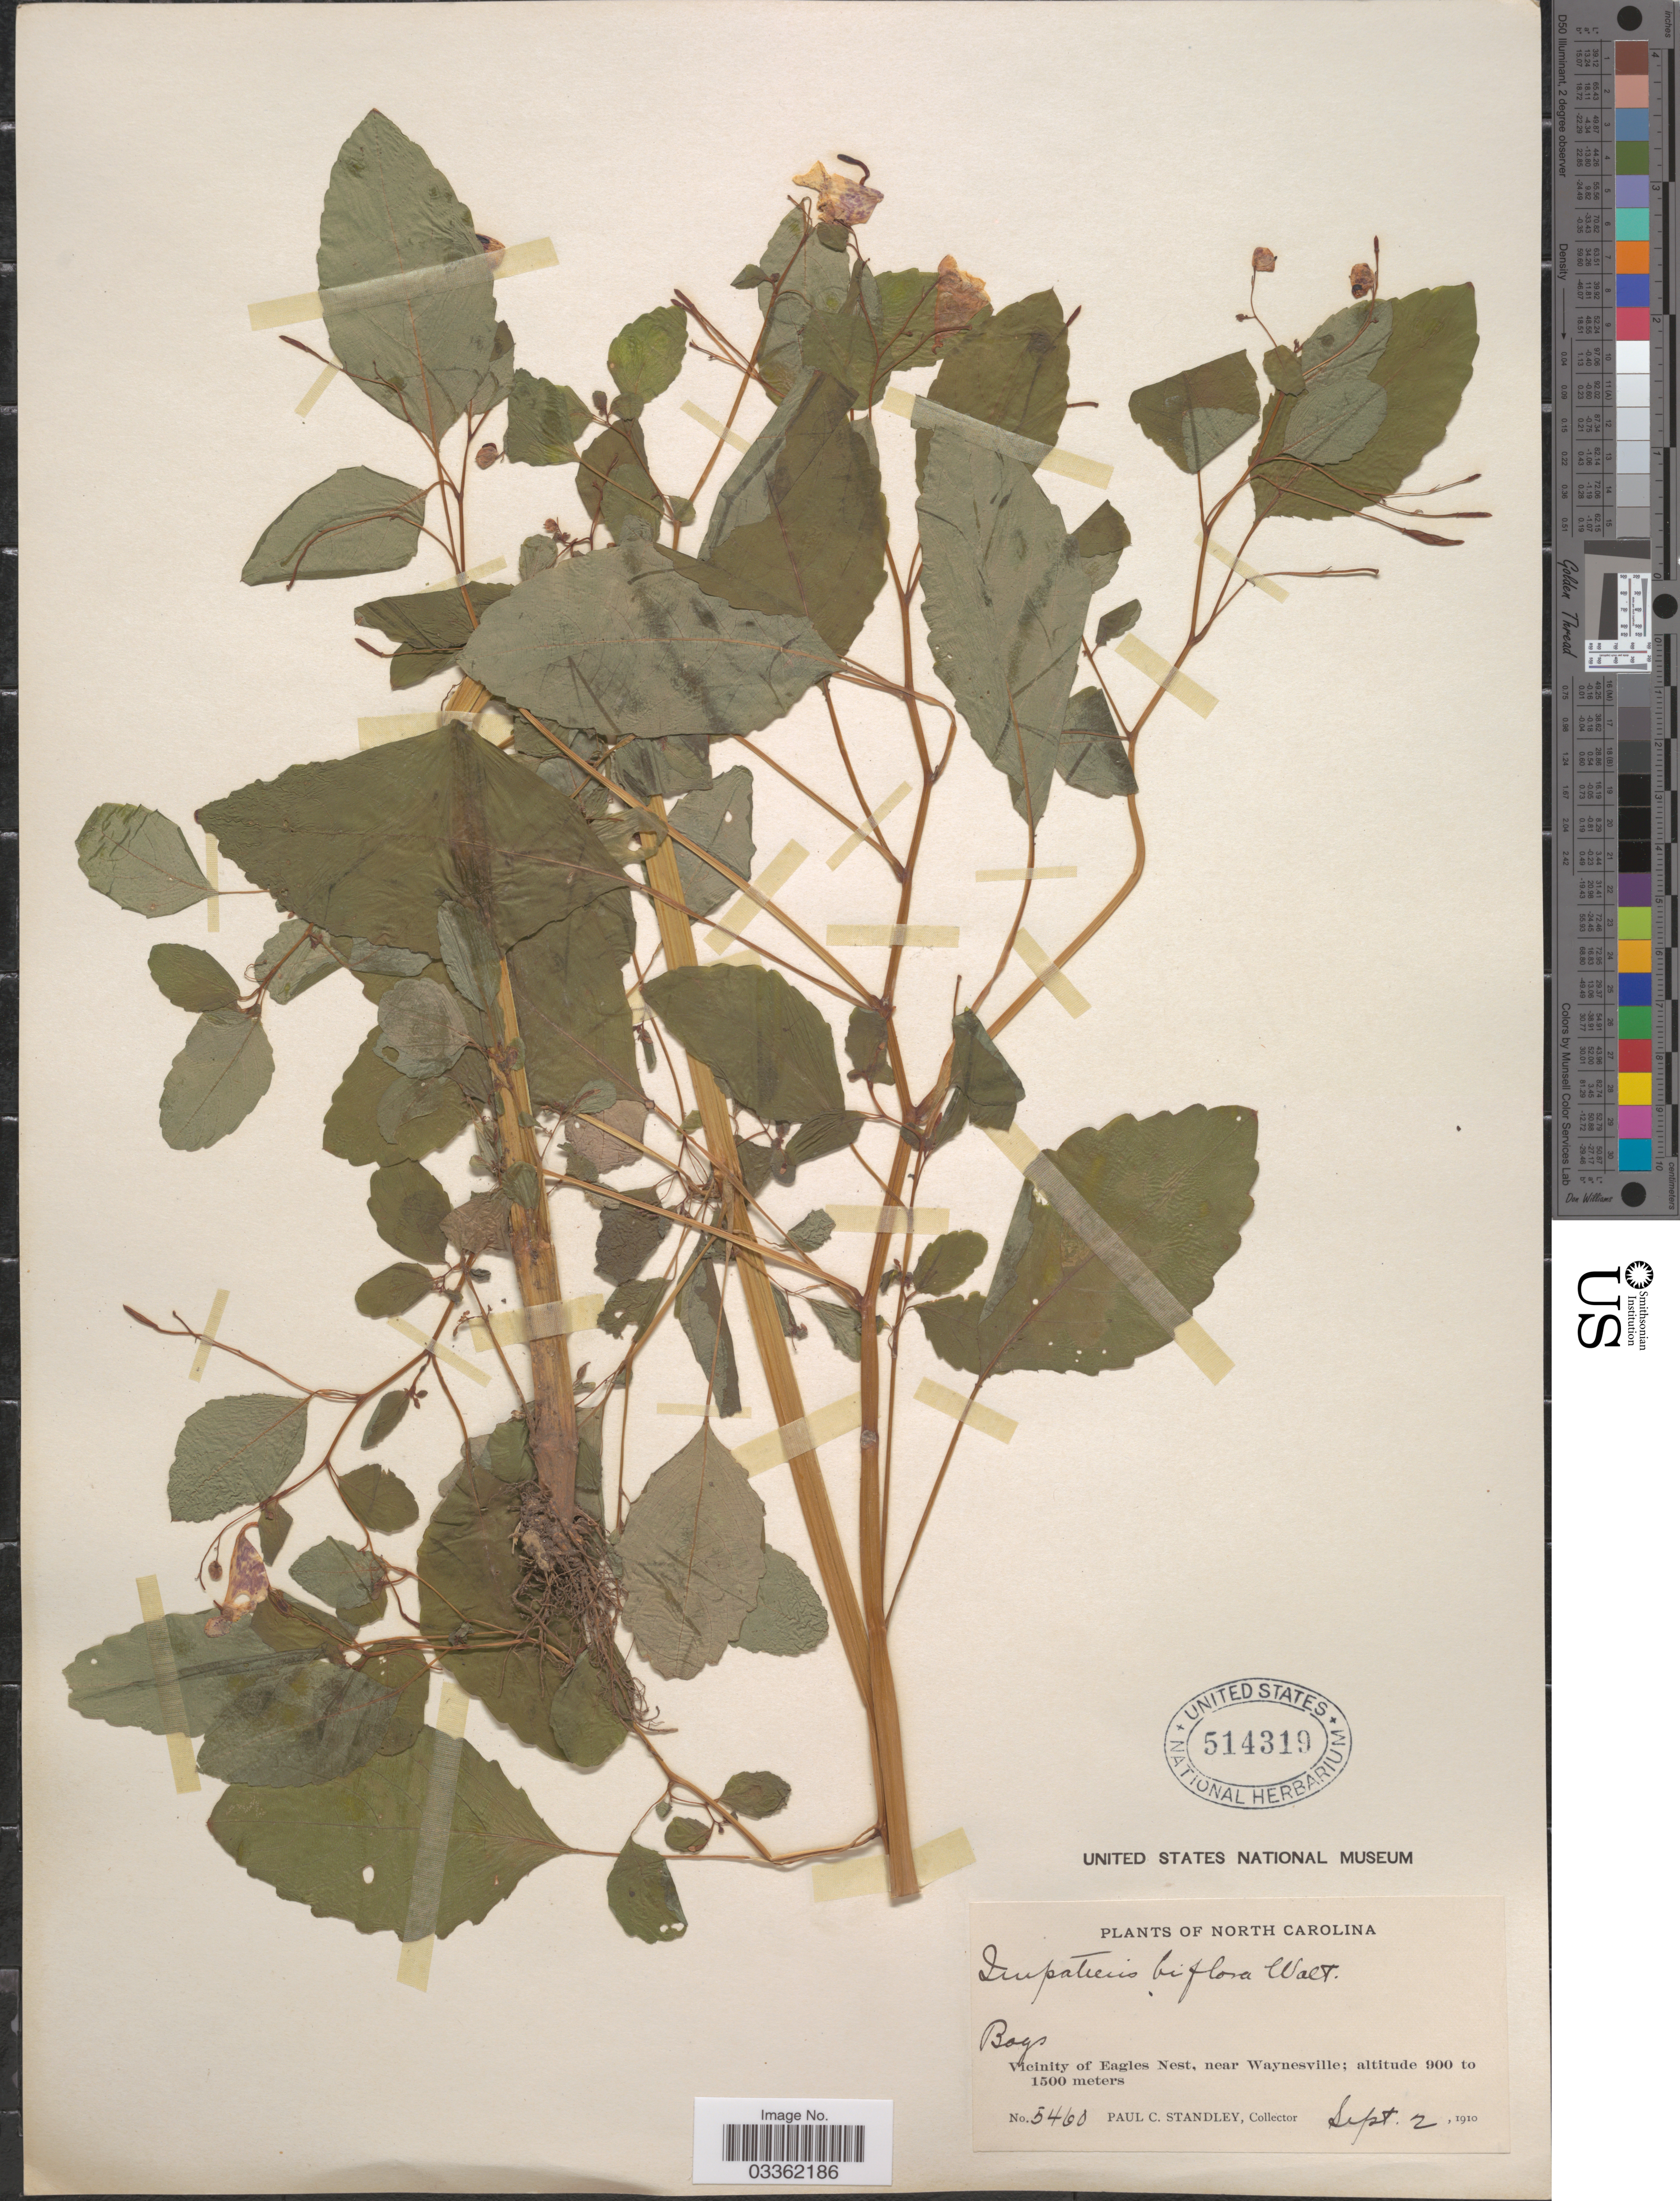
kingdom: Plantae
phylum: Tracheophyta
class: Magnoliopsida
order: Ericales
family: Balsaminaceae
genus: Impatiens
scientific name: Impatiens capensis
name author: Meerb.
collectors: P. C. Standley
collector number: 5460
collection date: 1910-09-02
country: United States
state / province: North Carolina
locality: Vicinity of Eagles Nest, near Waynesville.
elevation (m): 900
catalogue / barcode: US 514319